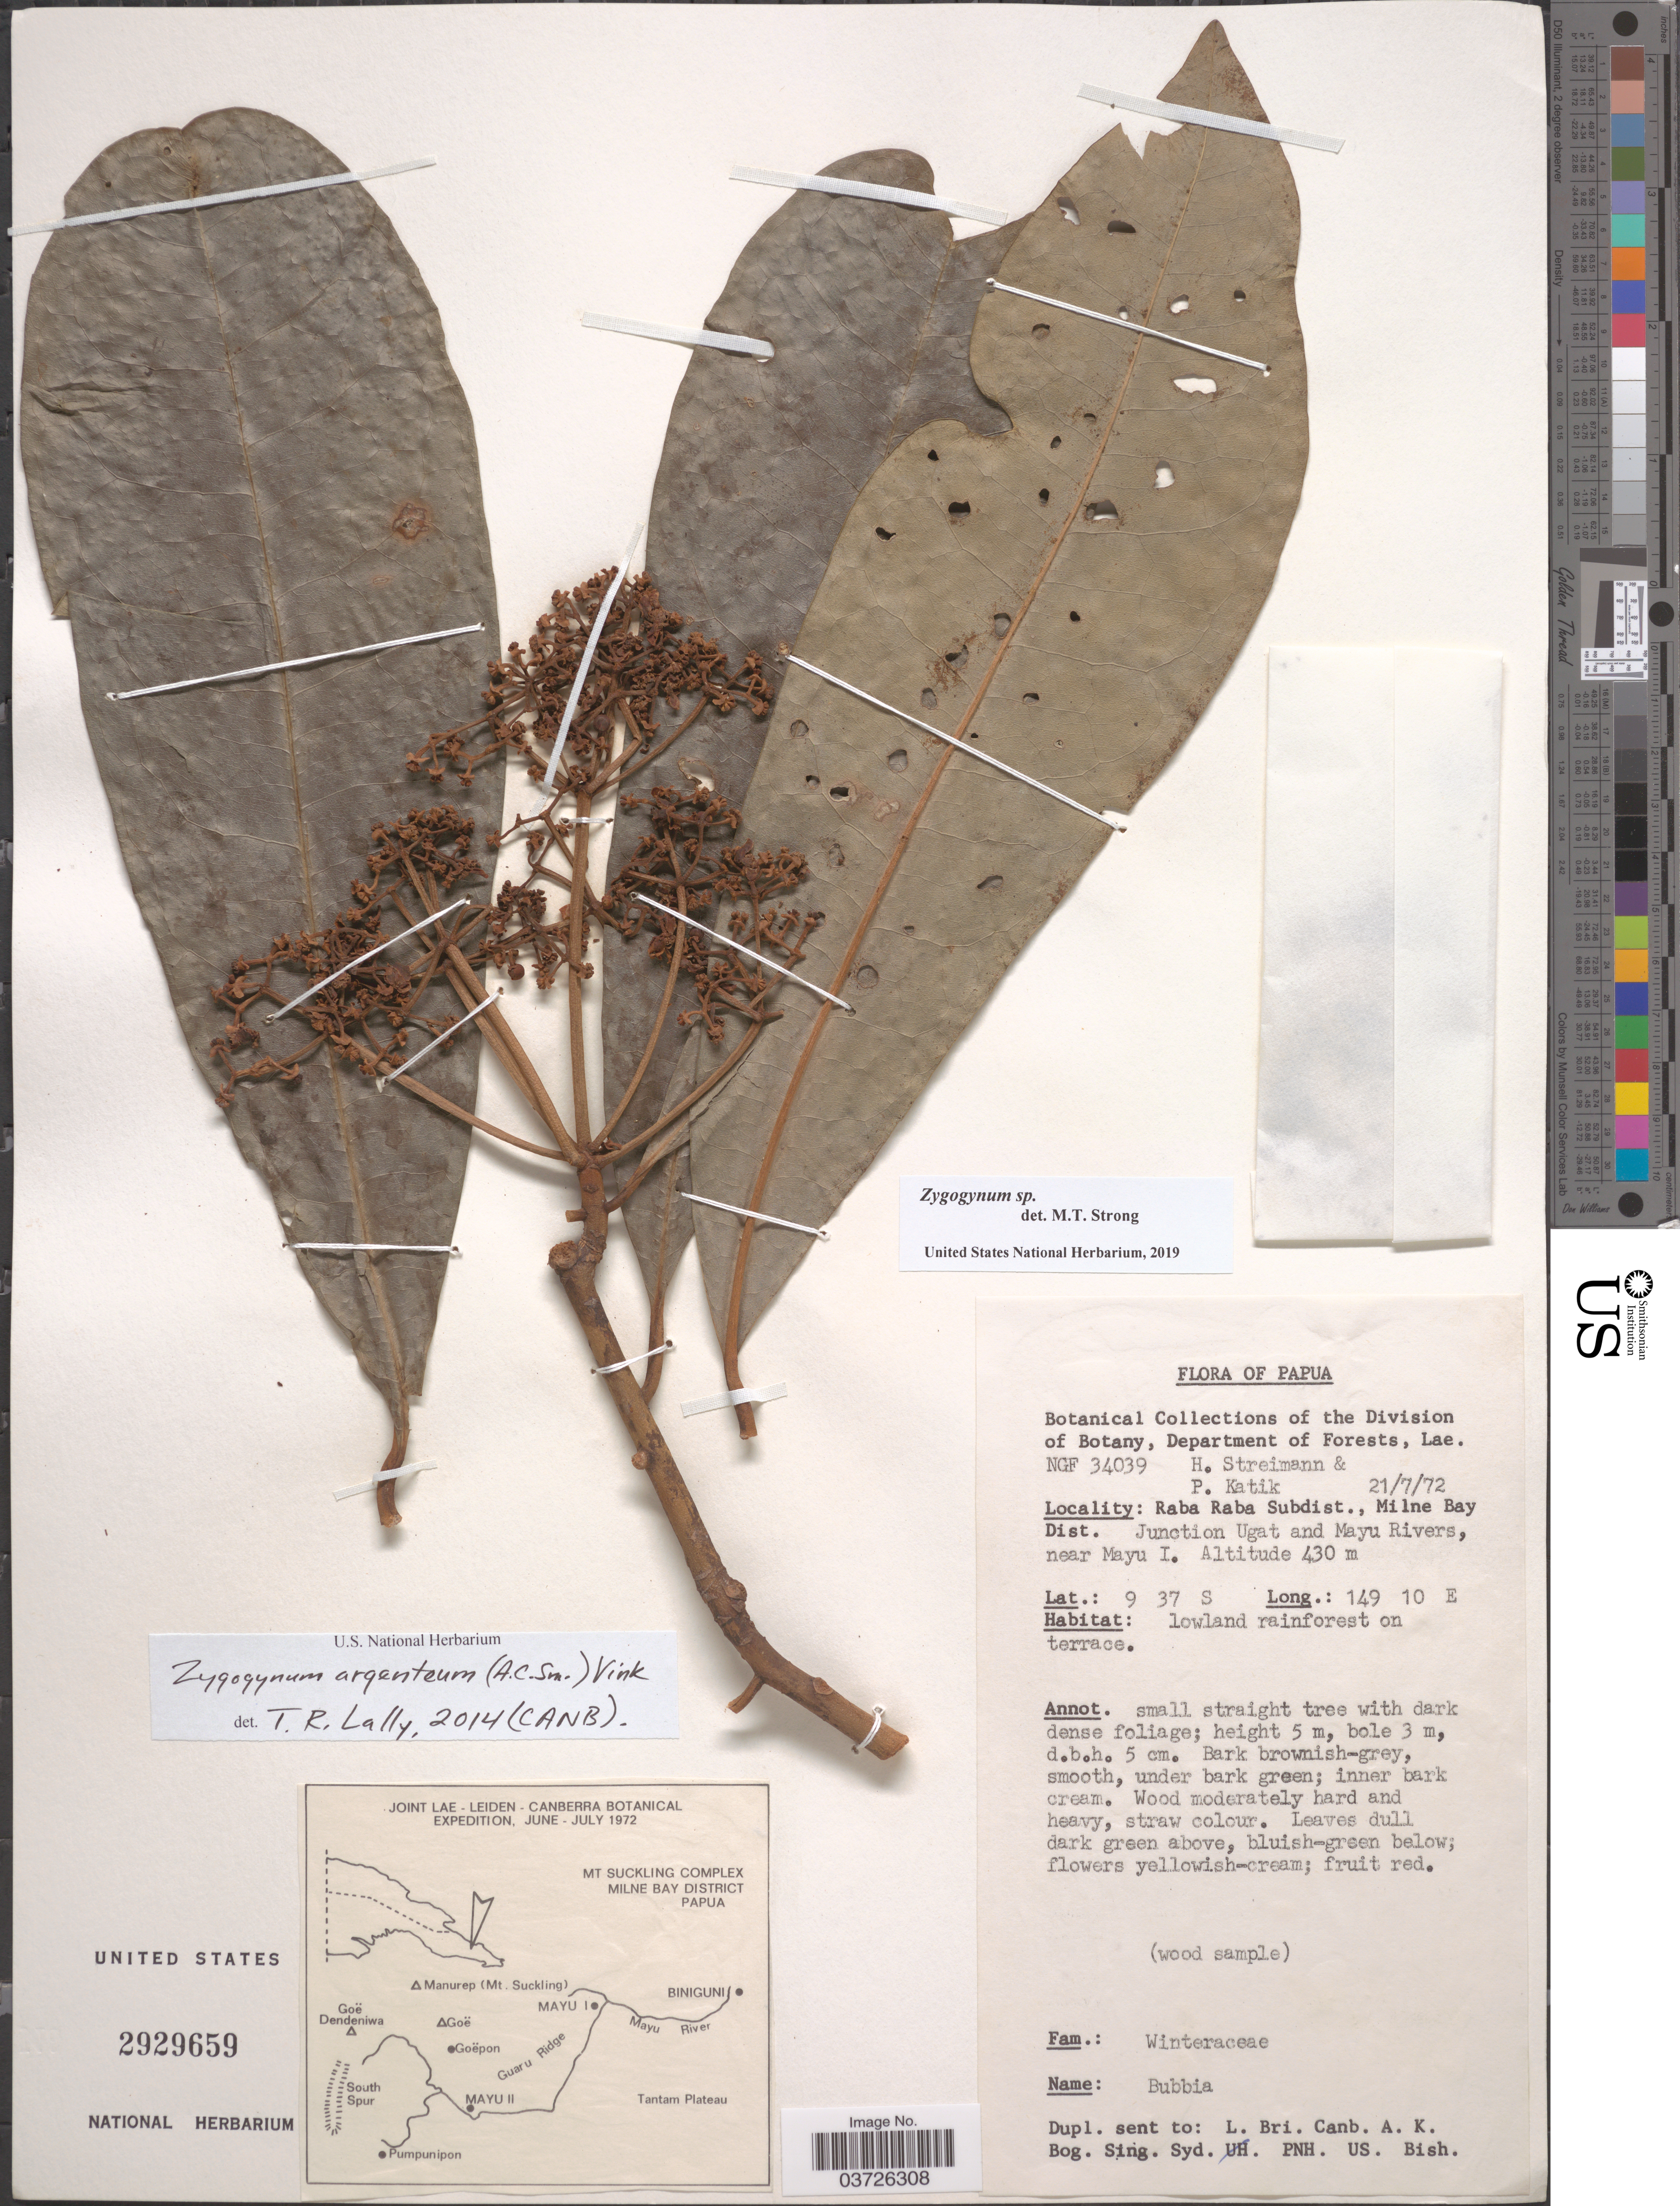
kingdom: Plantae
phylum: Tracheophyta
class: Magnoliopsida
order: Canellales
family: Winteraceae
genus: Zygogynum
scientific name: Zygogynum argenteum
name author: (A.C. Sm.) Vink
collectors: H. Streimann & P. Katik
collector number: NGF 34039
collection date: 1972-07-21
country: Papua New Guinea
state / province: Milne Bay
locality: Papua. Raba Raba Subdist., Milne Bay Dist. Junction Ugat and Mayu Rivers, near Mayu I.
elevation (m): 430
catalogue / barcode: US 2929659